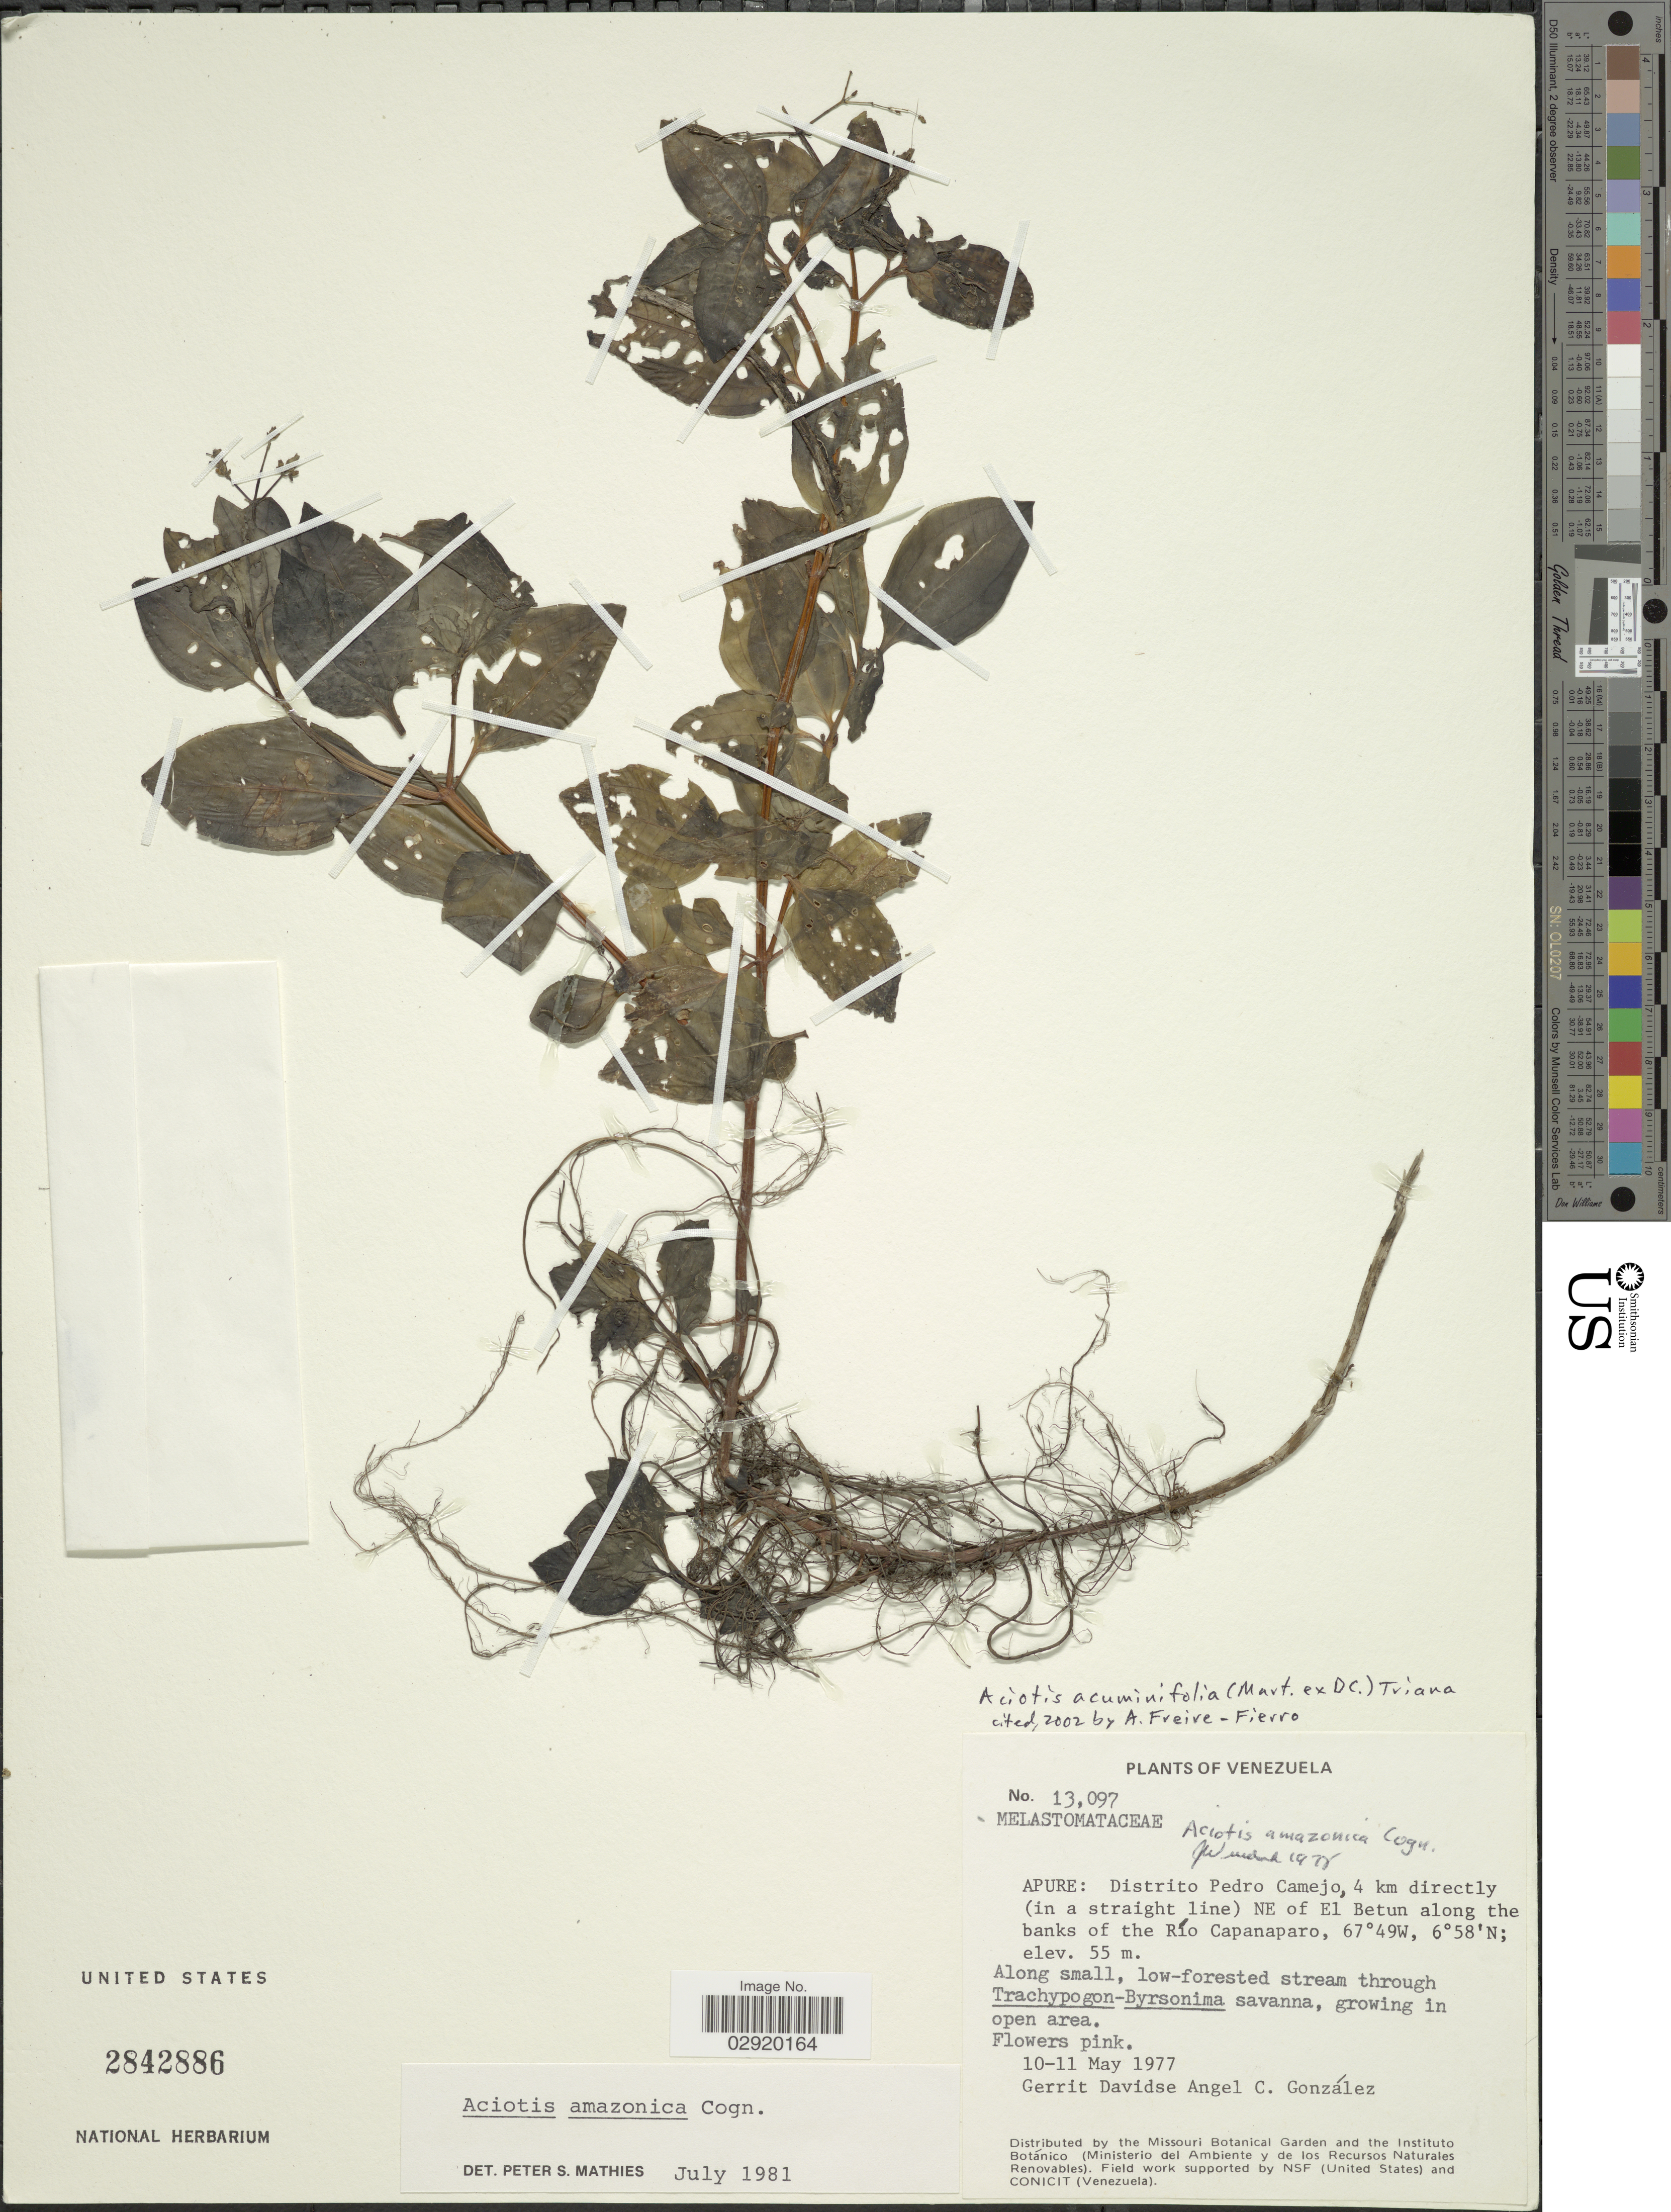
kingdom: Plantae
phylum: Tracheophyta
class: Magnoliopsida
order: Myrtales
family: Melastomataceae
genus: Aciotis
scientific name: Aciotis sp.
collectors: G. Davidse & A. C. González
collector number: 13097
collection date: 1977-05-10/1977-05-11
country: Venezuela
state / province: Apure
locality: Distrito Pedro Camejo, 4 km directly (in a straight line) NE of El Betun along the banks of the Río Capanaparo.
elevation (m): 55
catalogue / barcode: US 2842886